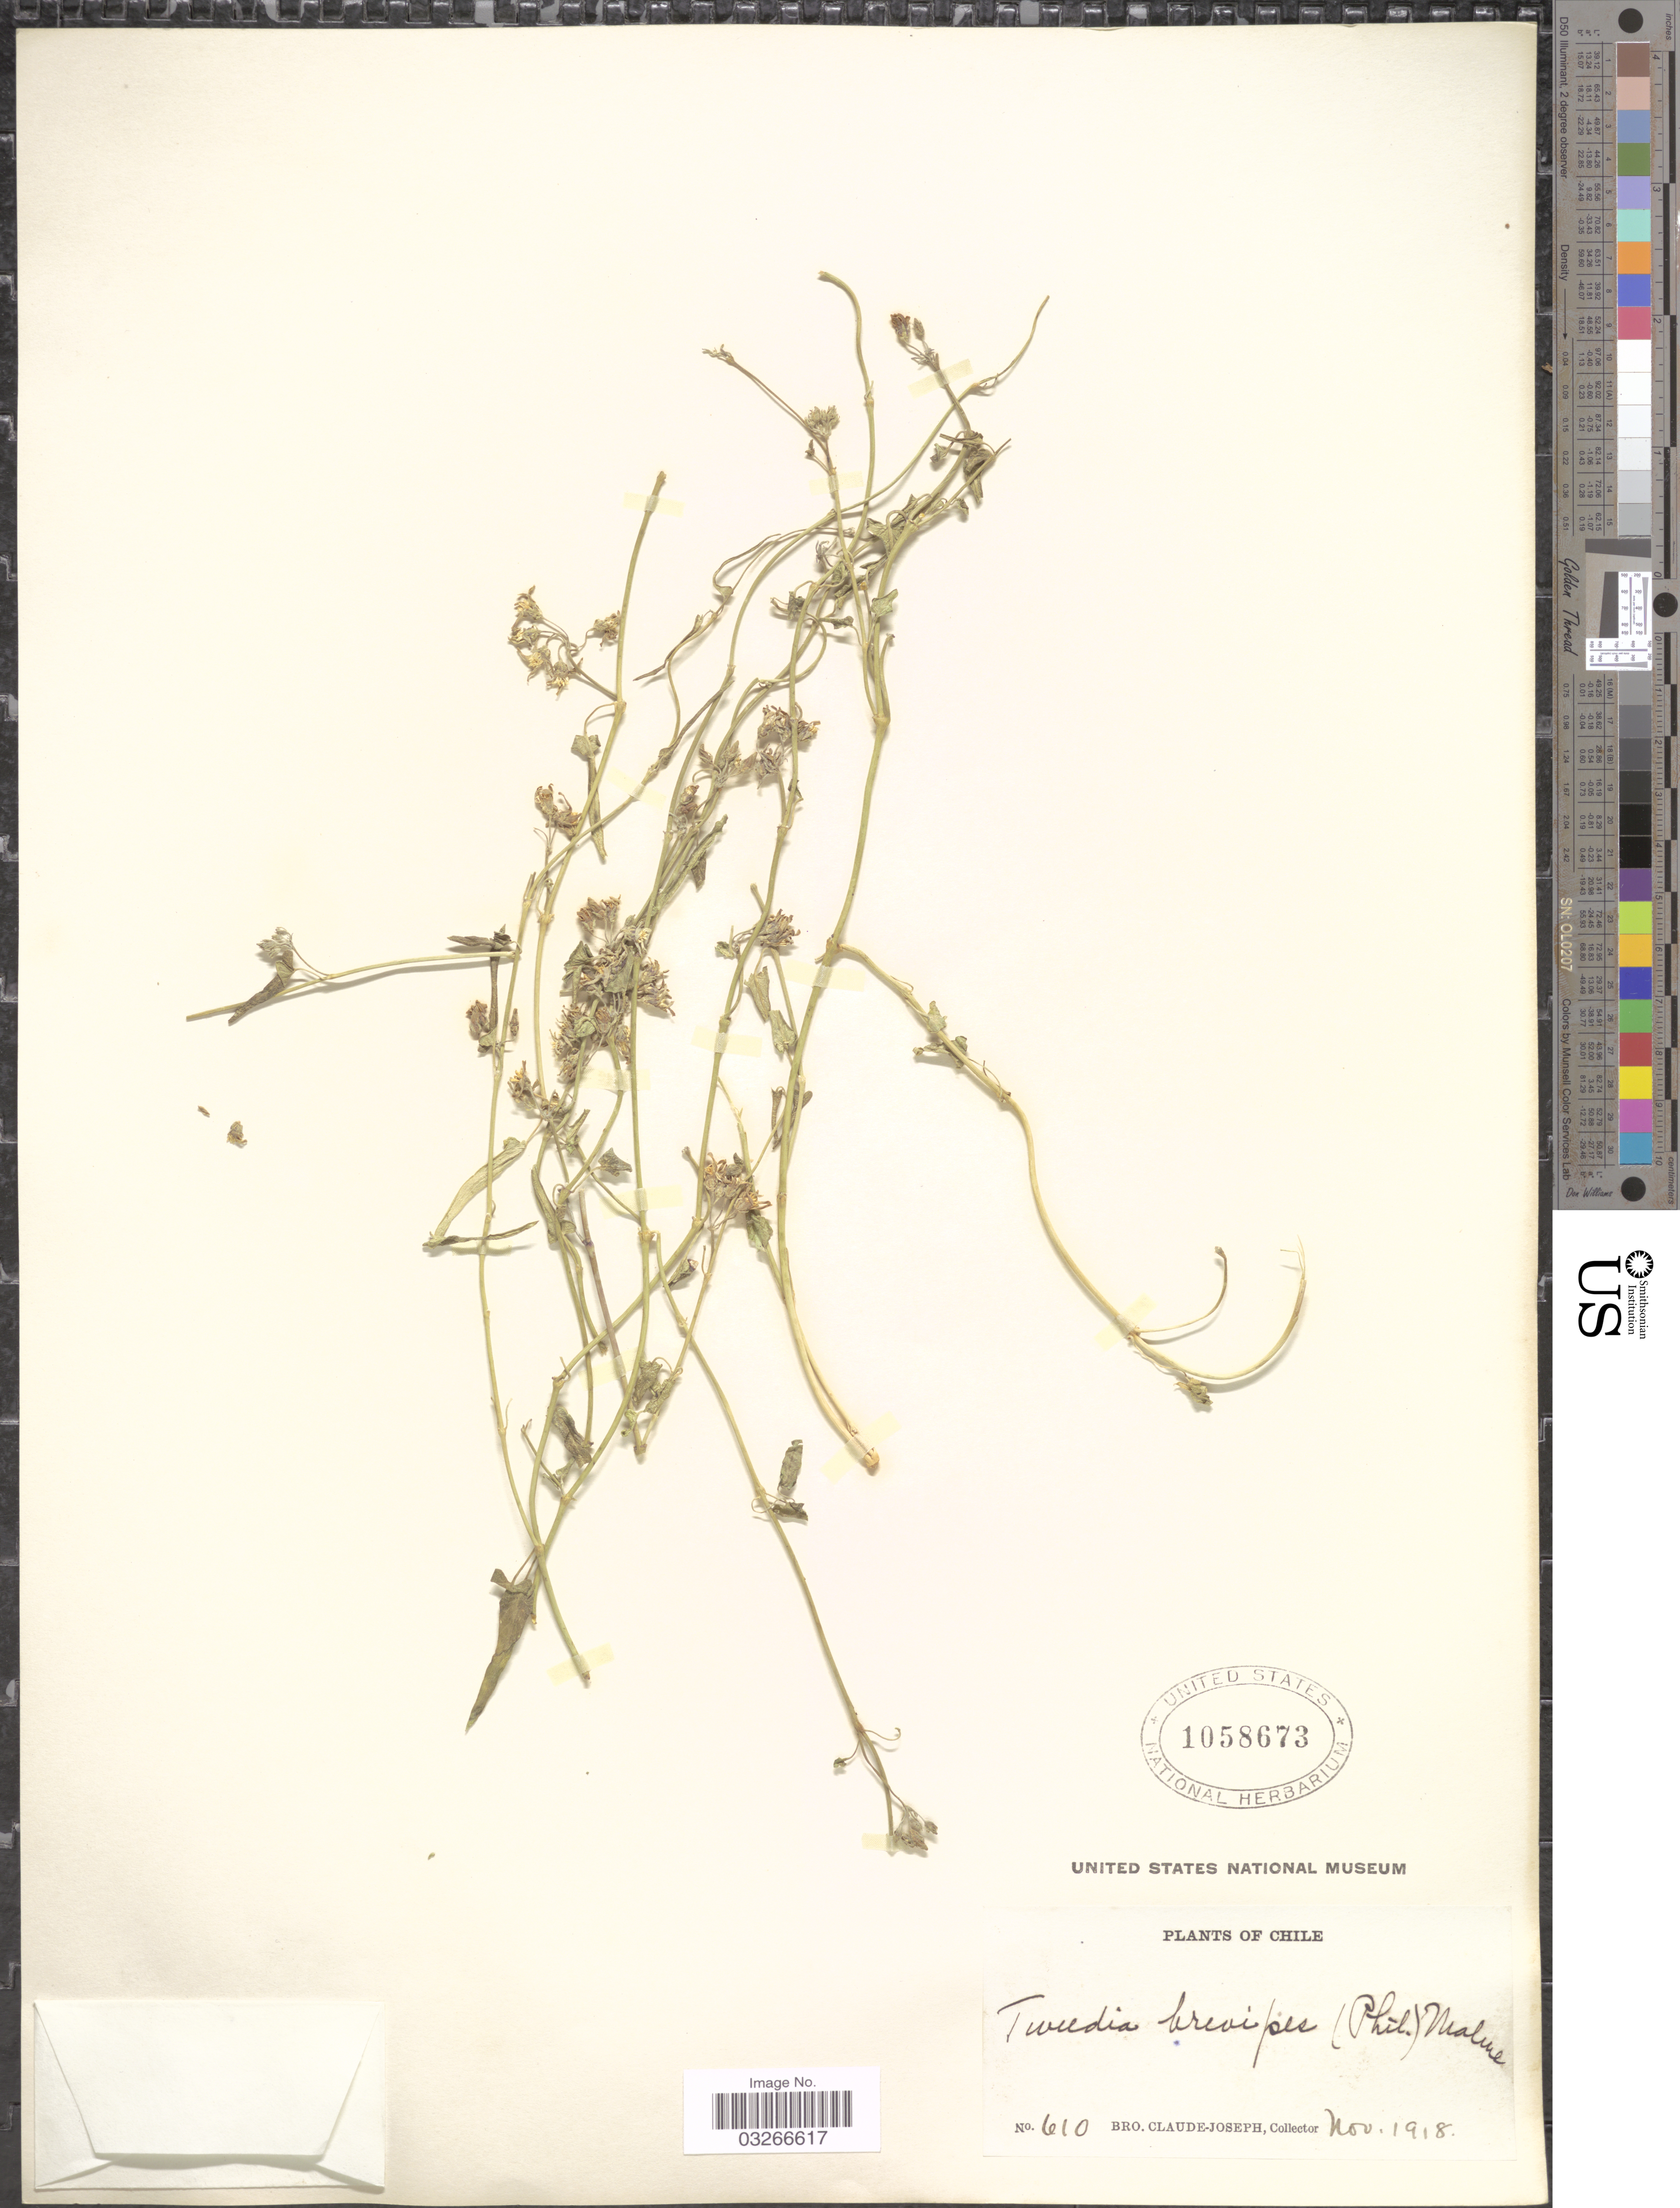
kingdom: Plantae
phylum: Tracheophyta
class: Magnoliopsida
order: Gentianales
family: Apocynaceae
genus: Tweedia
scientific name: Tweedia brevipes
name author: (Phil.) Malme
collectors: Bro. Claude-Joseph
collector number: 610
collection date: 1918-11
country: Chile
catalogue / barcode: US 1058673